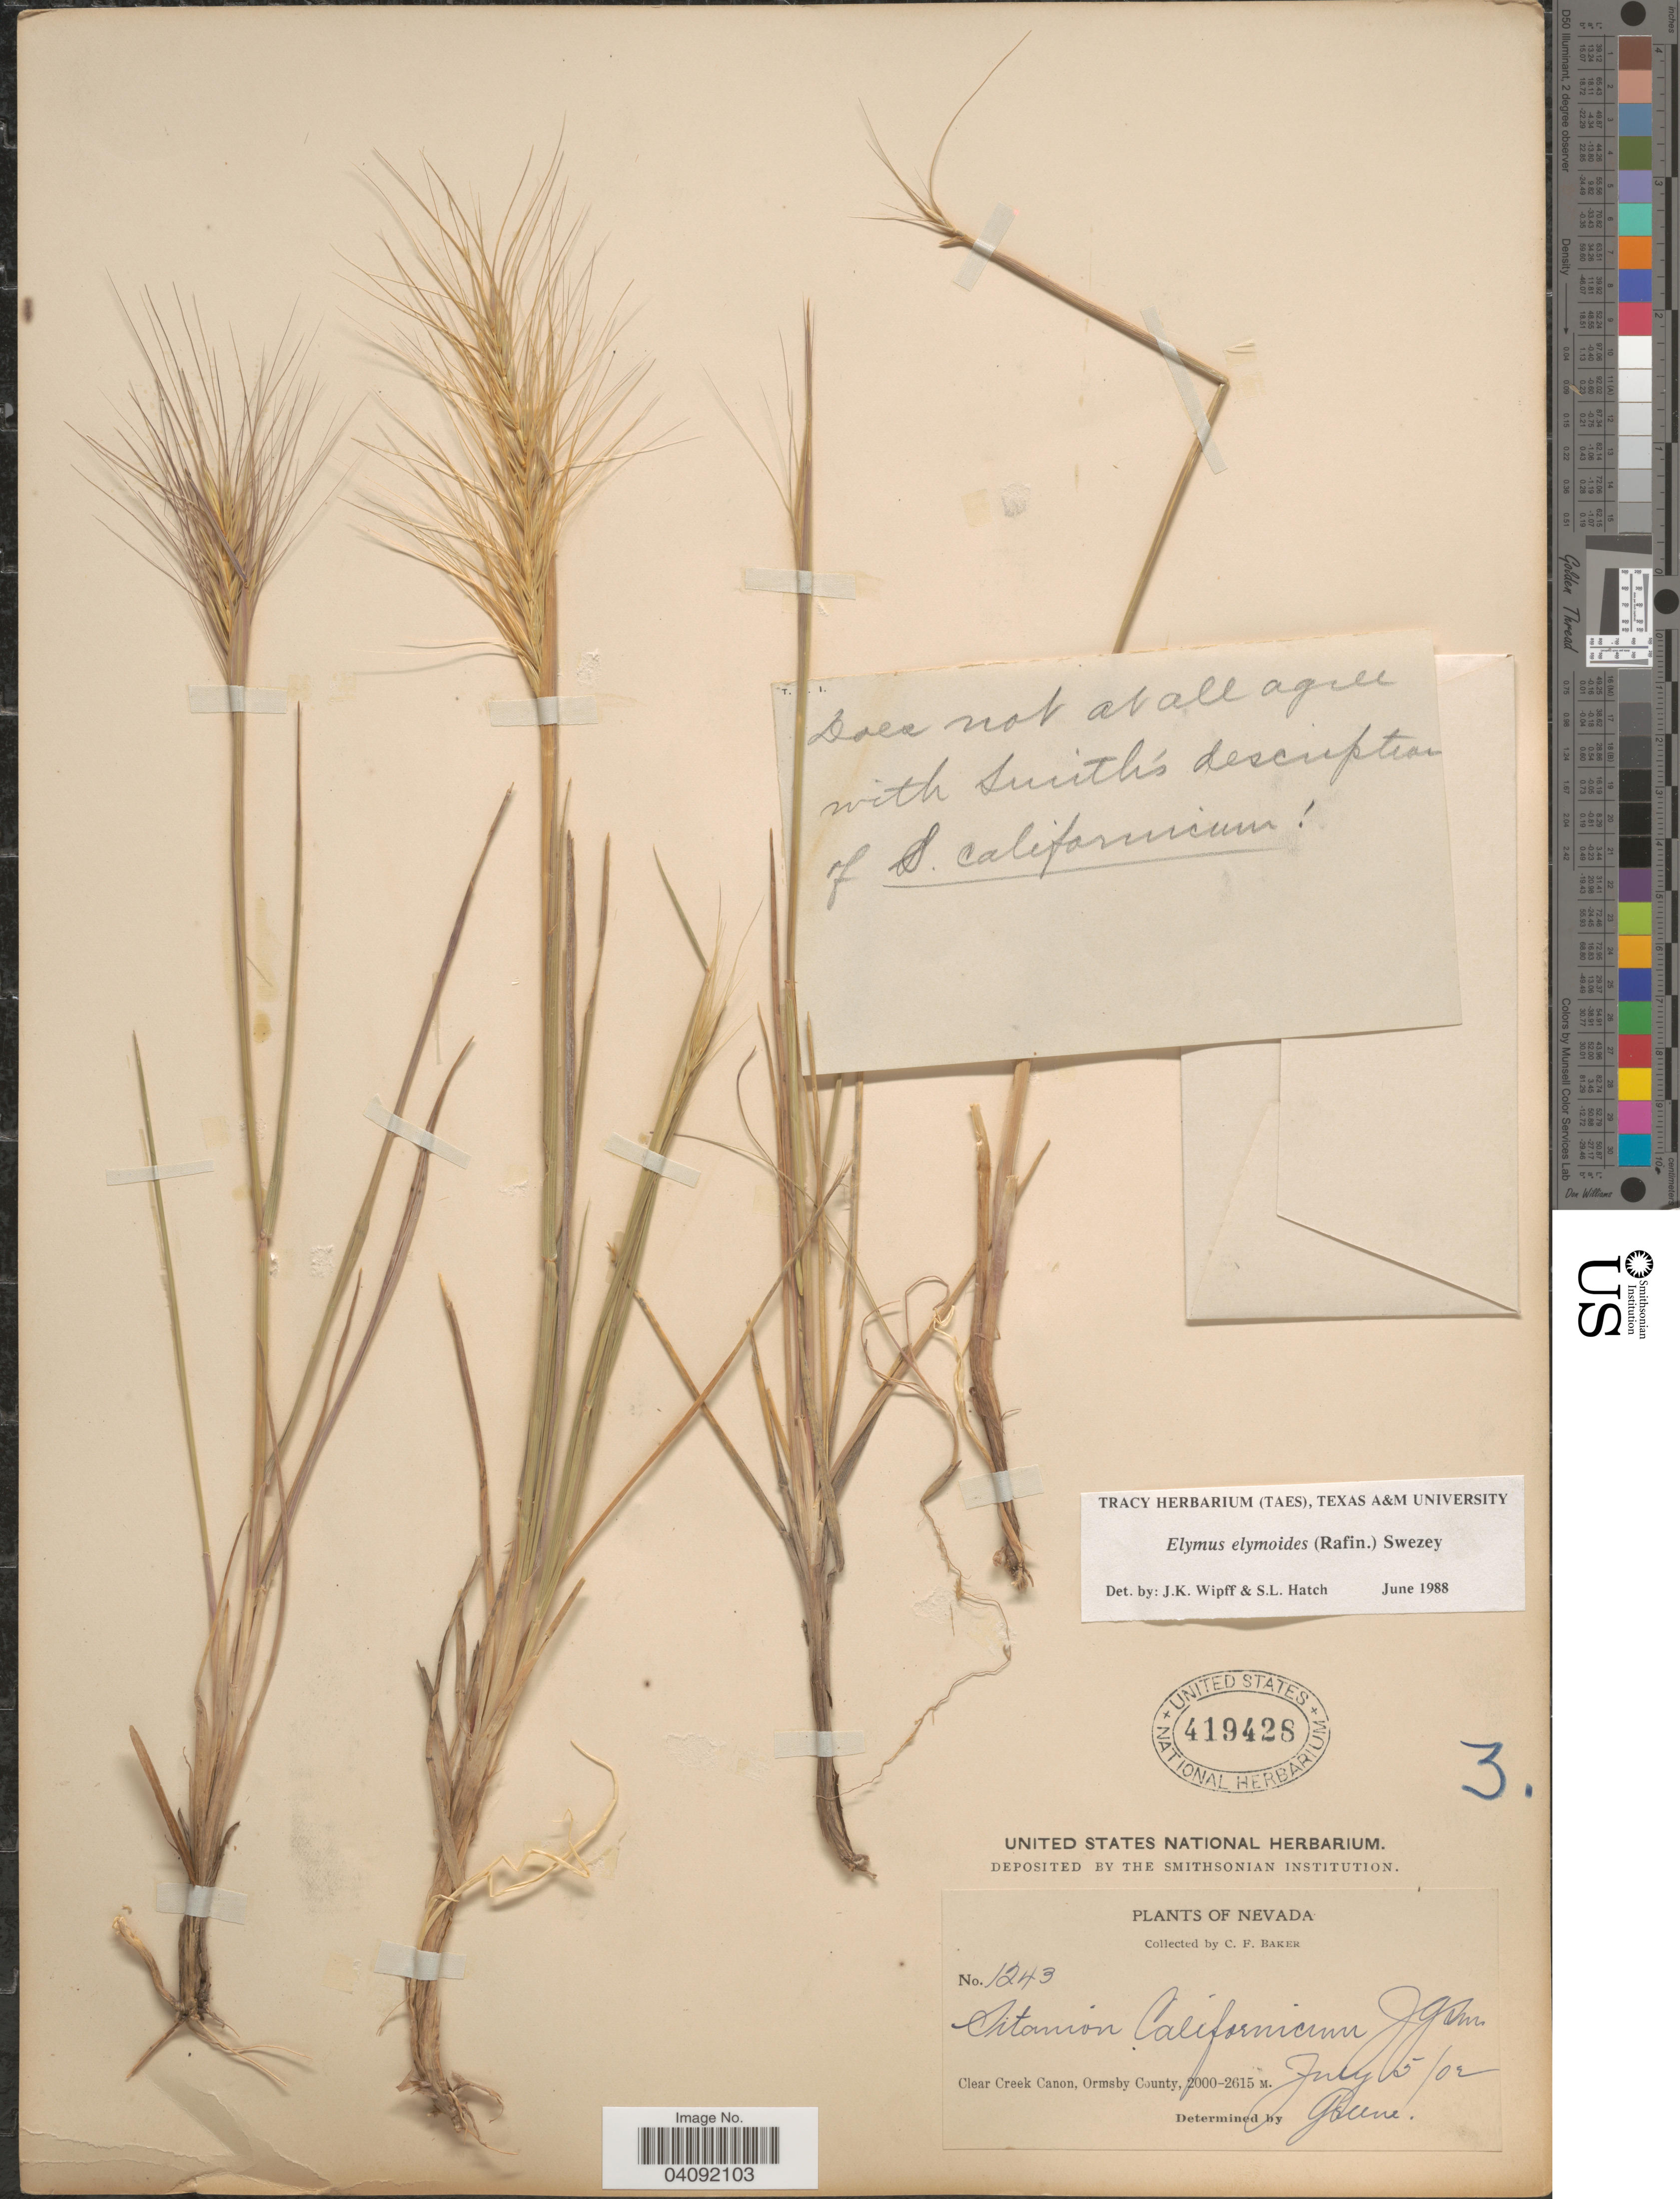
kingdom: Plantae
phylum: Tracheophyta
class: Liliopsida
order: Poales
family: Poaceae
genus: Elymus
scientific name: Elymus elymoides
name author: (Raf.) Swezey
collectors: C. F. Baker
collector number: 1243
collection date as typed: Transcribed d/m/y: 5/7/2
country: United States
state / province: Nevada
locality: Clear Creek Canon, Ormsby County.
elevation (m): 2000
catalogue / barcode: US 419428